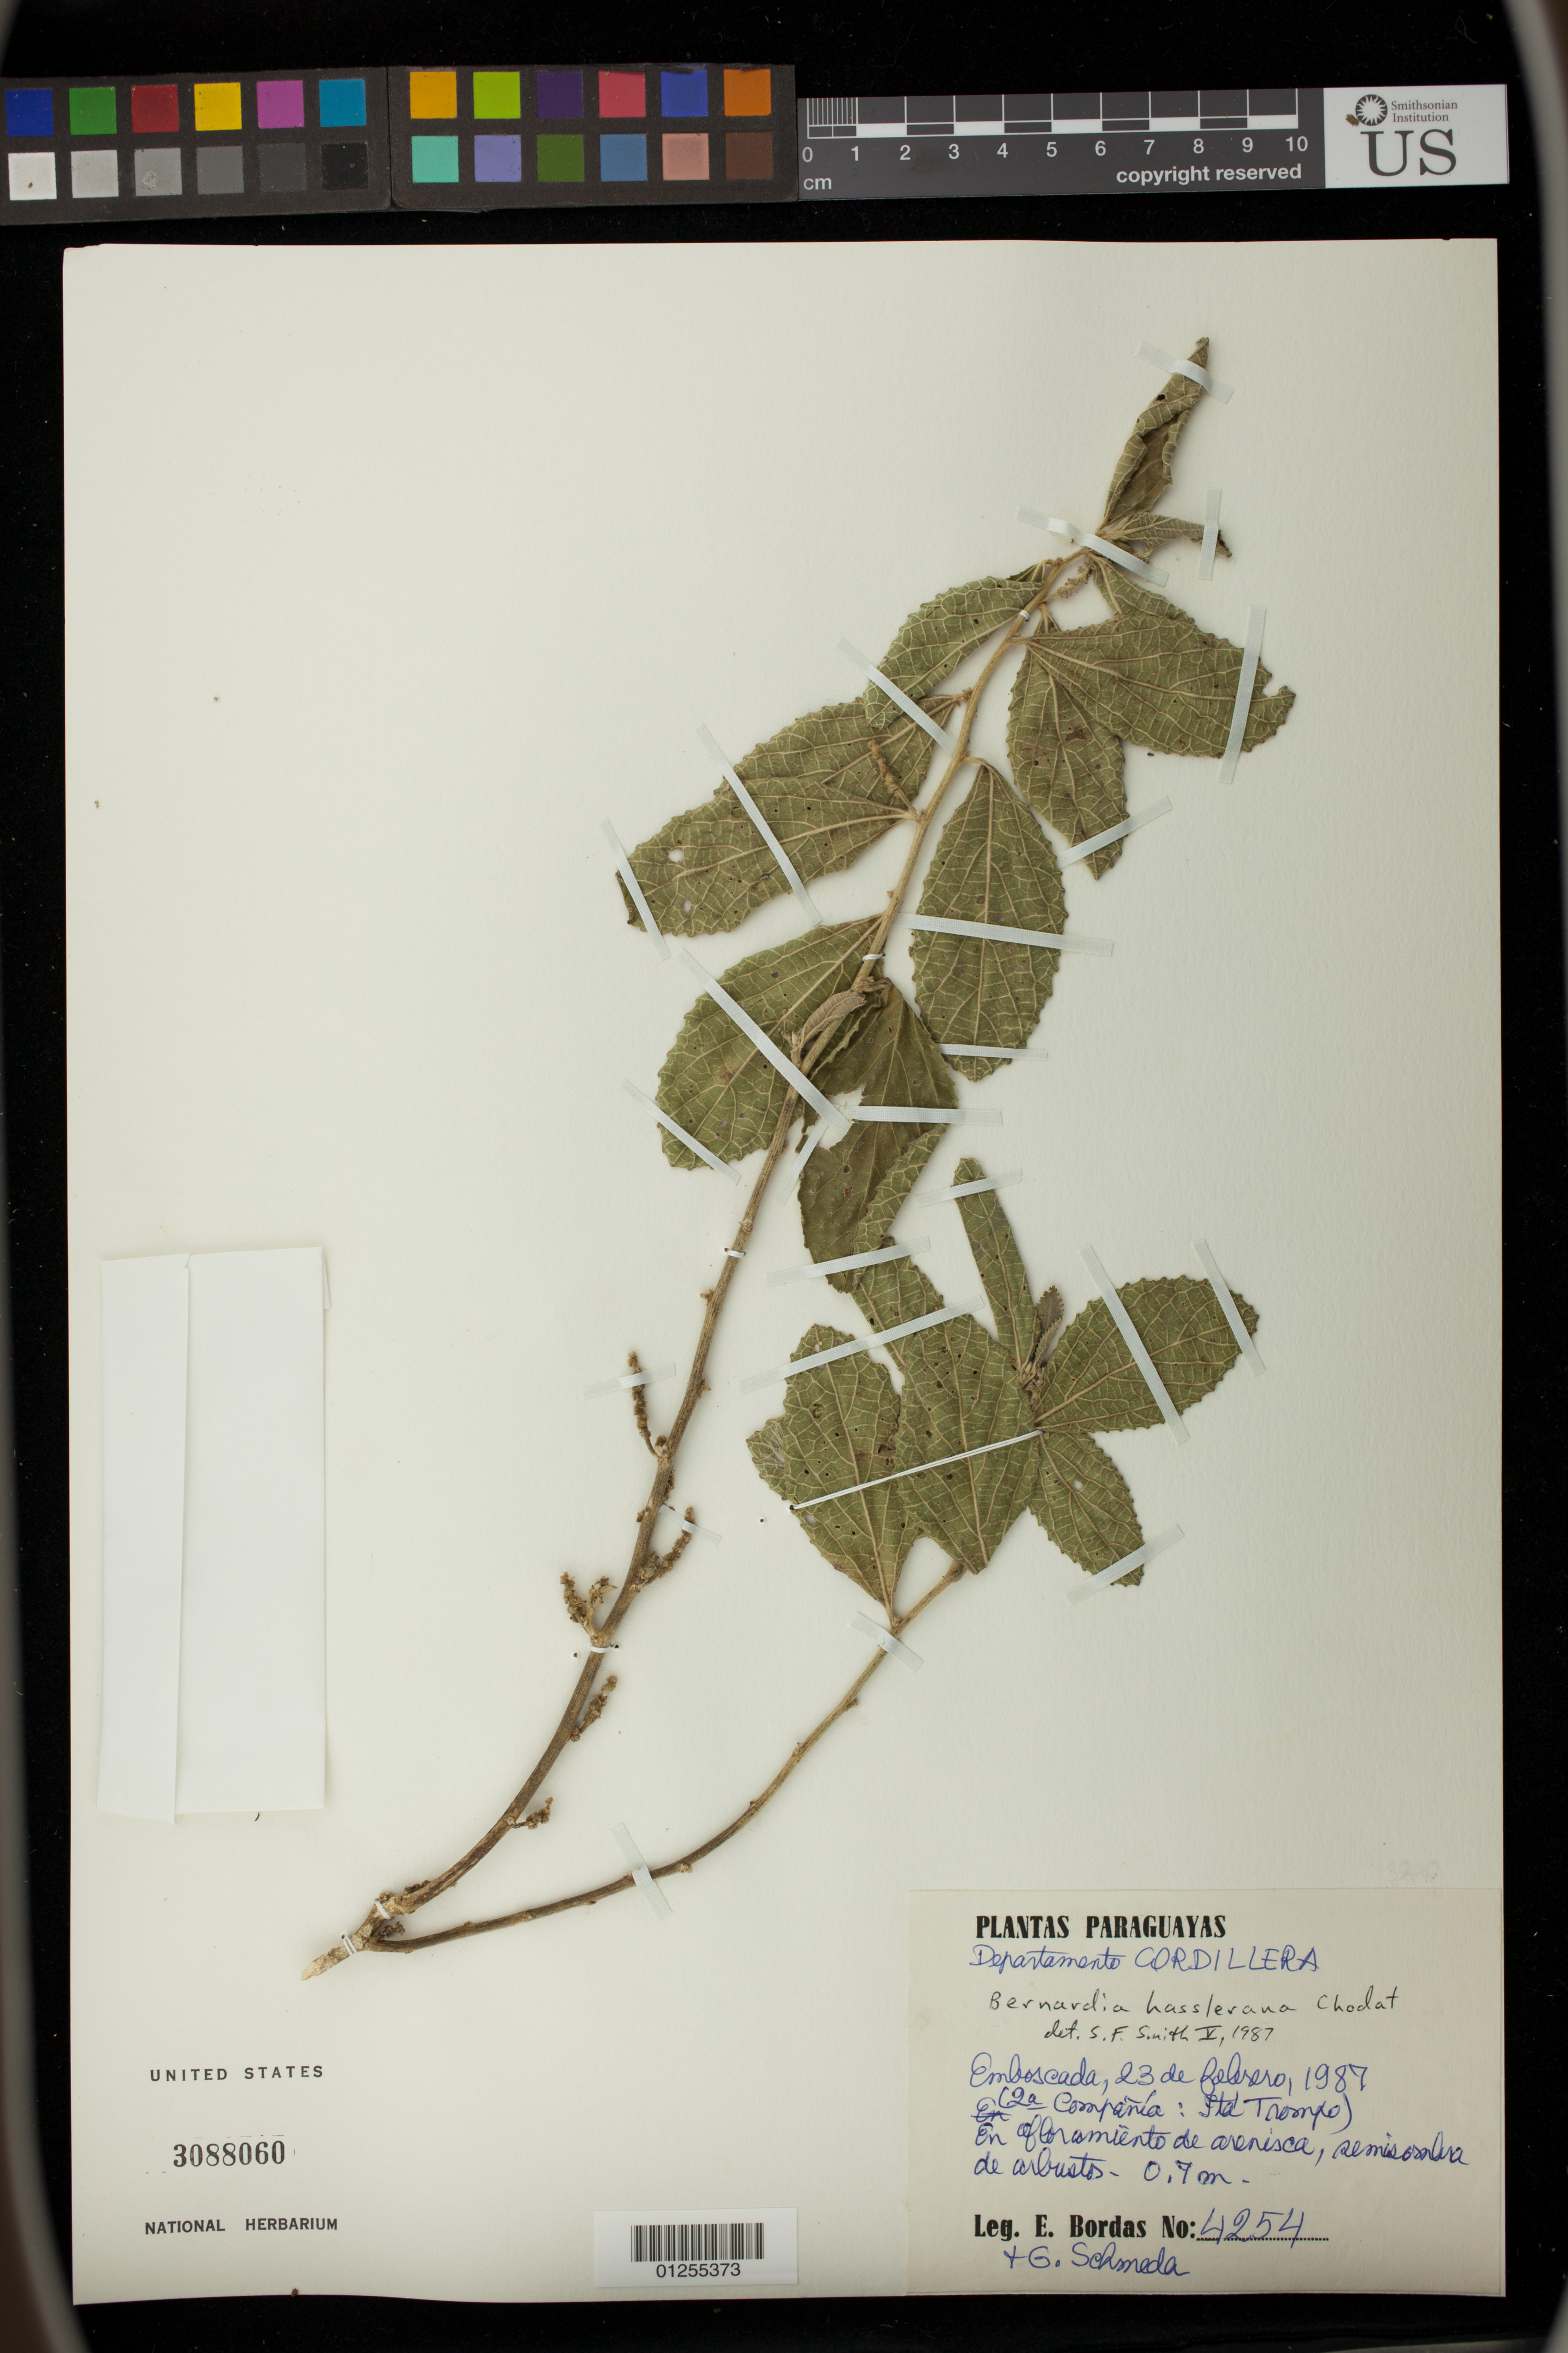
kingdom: Plantae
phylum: Tracheophyta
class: Magnoliopsida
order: Malpighiales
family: Euphorbiaceae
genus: Bernardia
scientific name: Bernardia hassleriana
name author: Chodat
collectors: E. Bordas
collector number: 4254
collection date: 1987-02-23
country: Paraguay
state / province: Cordillera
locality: Emboscada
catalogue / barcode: US 3088060